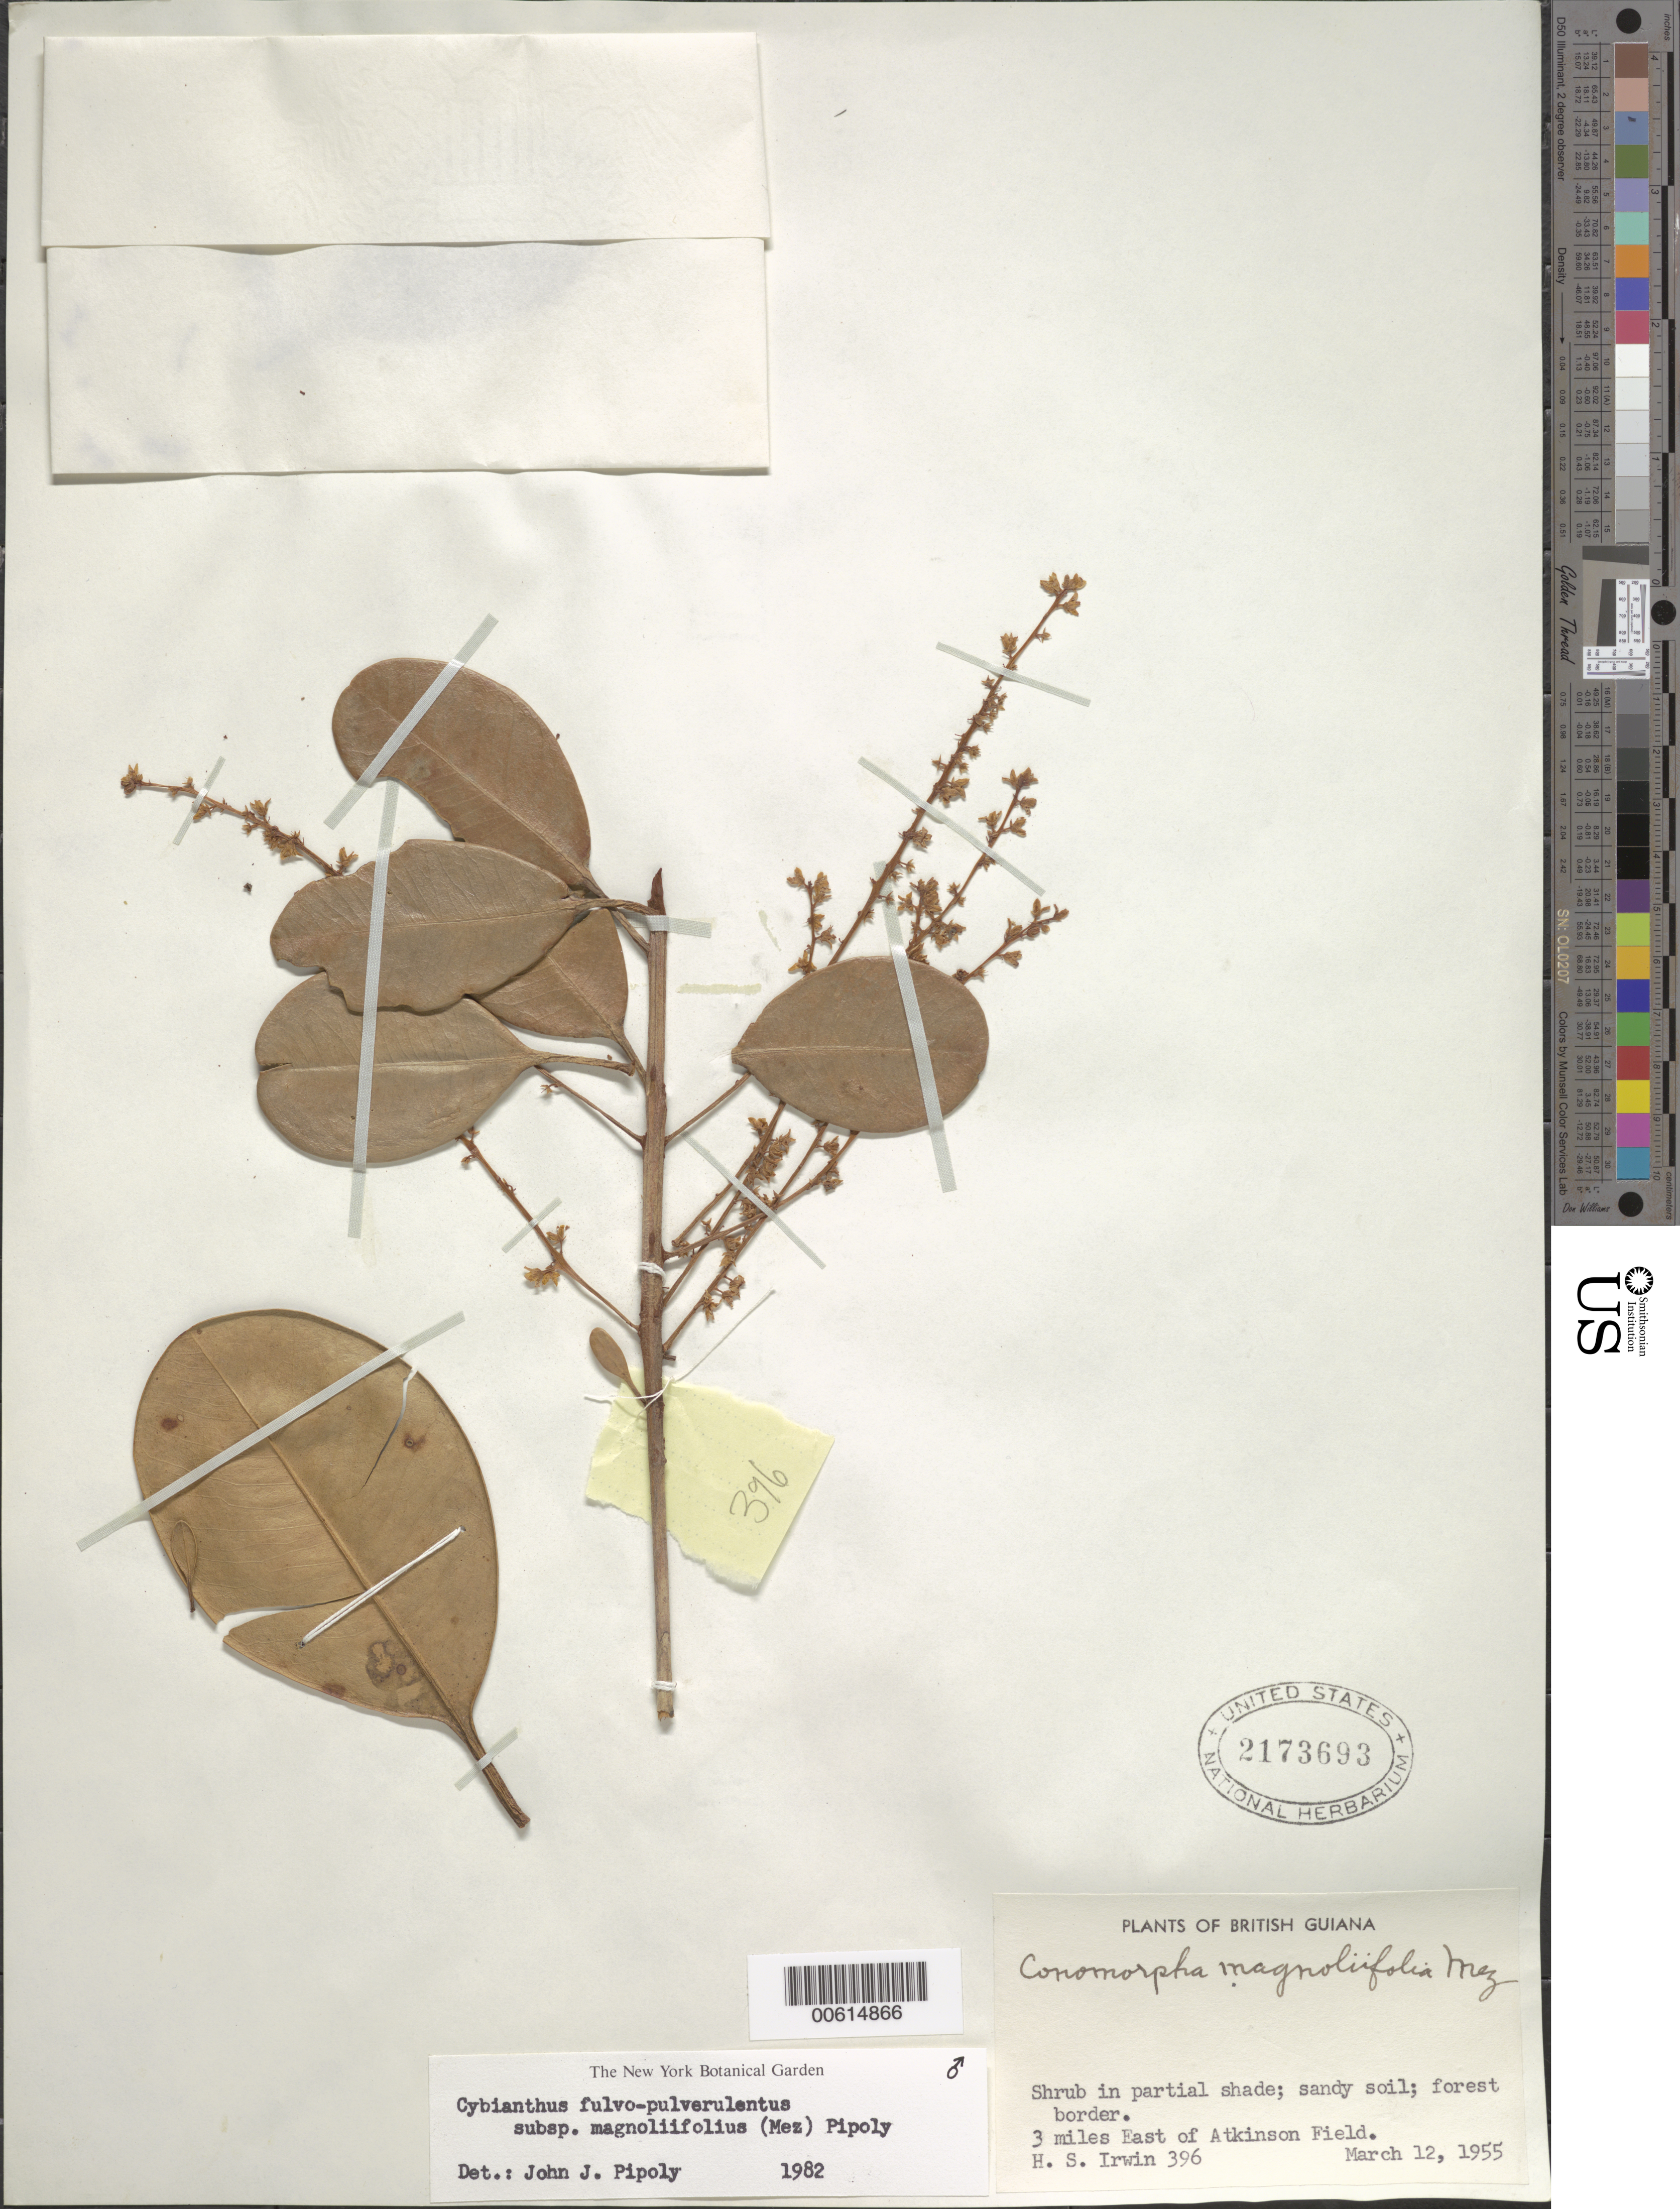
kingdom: Plantae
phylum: Tracheophyta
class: Magnoliopsida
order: Ericales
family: Primulaceae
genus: Cybianthus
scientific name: Cybianthus fulvopulverulentus subsp. magnoliifolius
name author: (Mez) Pipoly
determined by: Pipoly, J. J., III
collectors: H. Irwin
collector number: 396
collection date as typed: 12-Mar-55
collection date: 1955-03-12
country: Guyana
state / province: Demerara-Mahaica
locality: Atkinson Field, 3 mi. SE of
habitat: Partial shade, sandy soil; forest border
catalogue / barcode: US 2173693